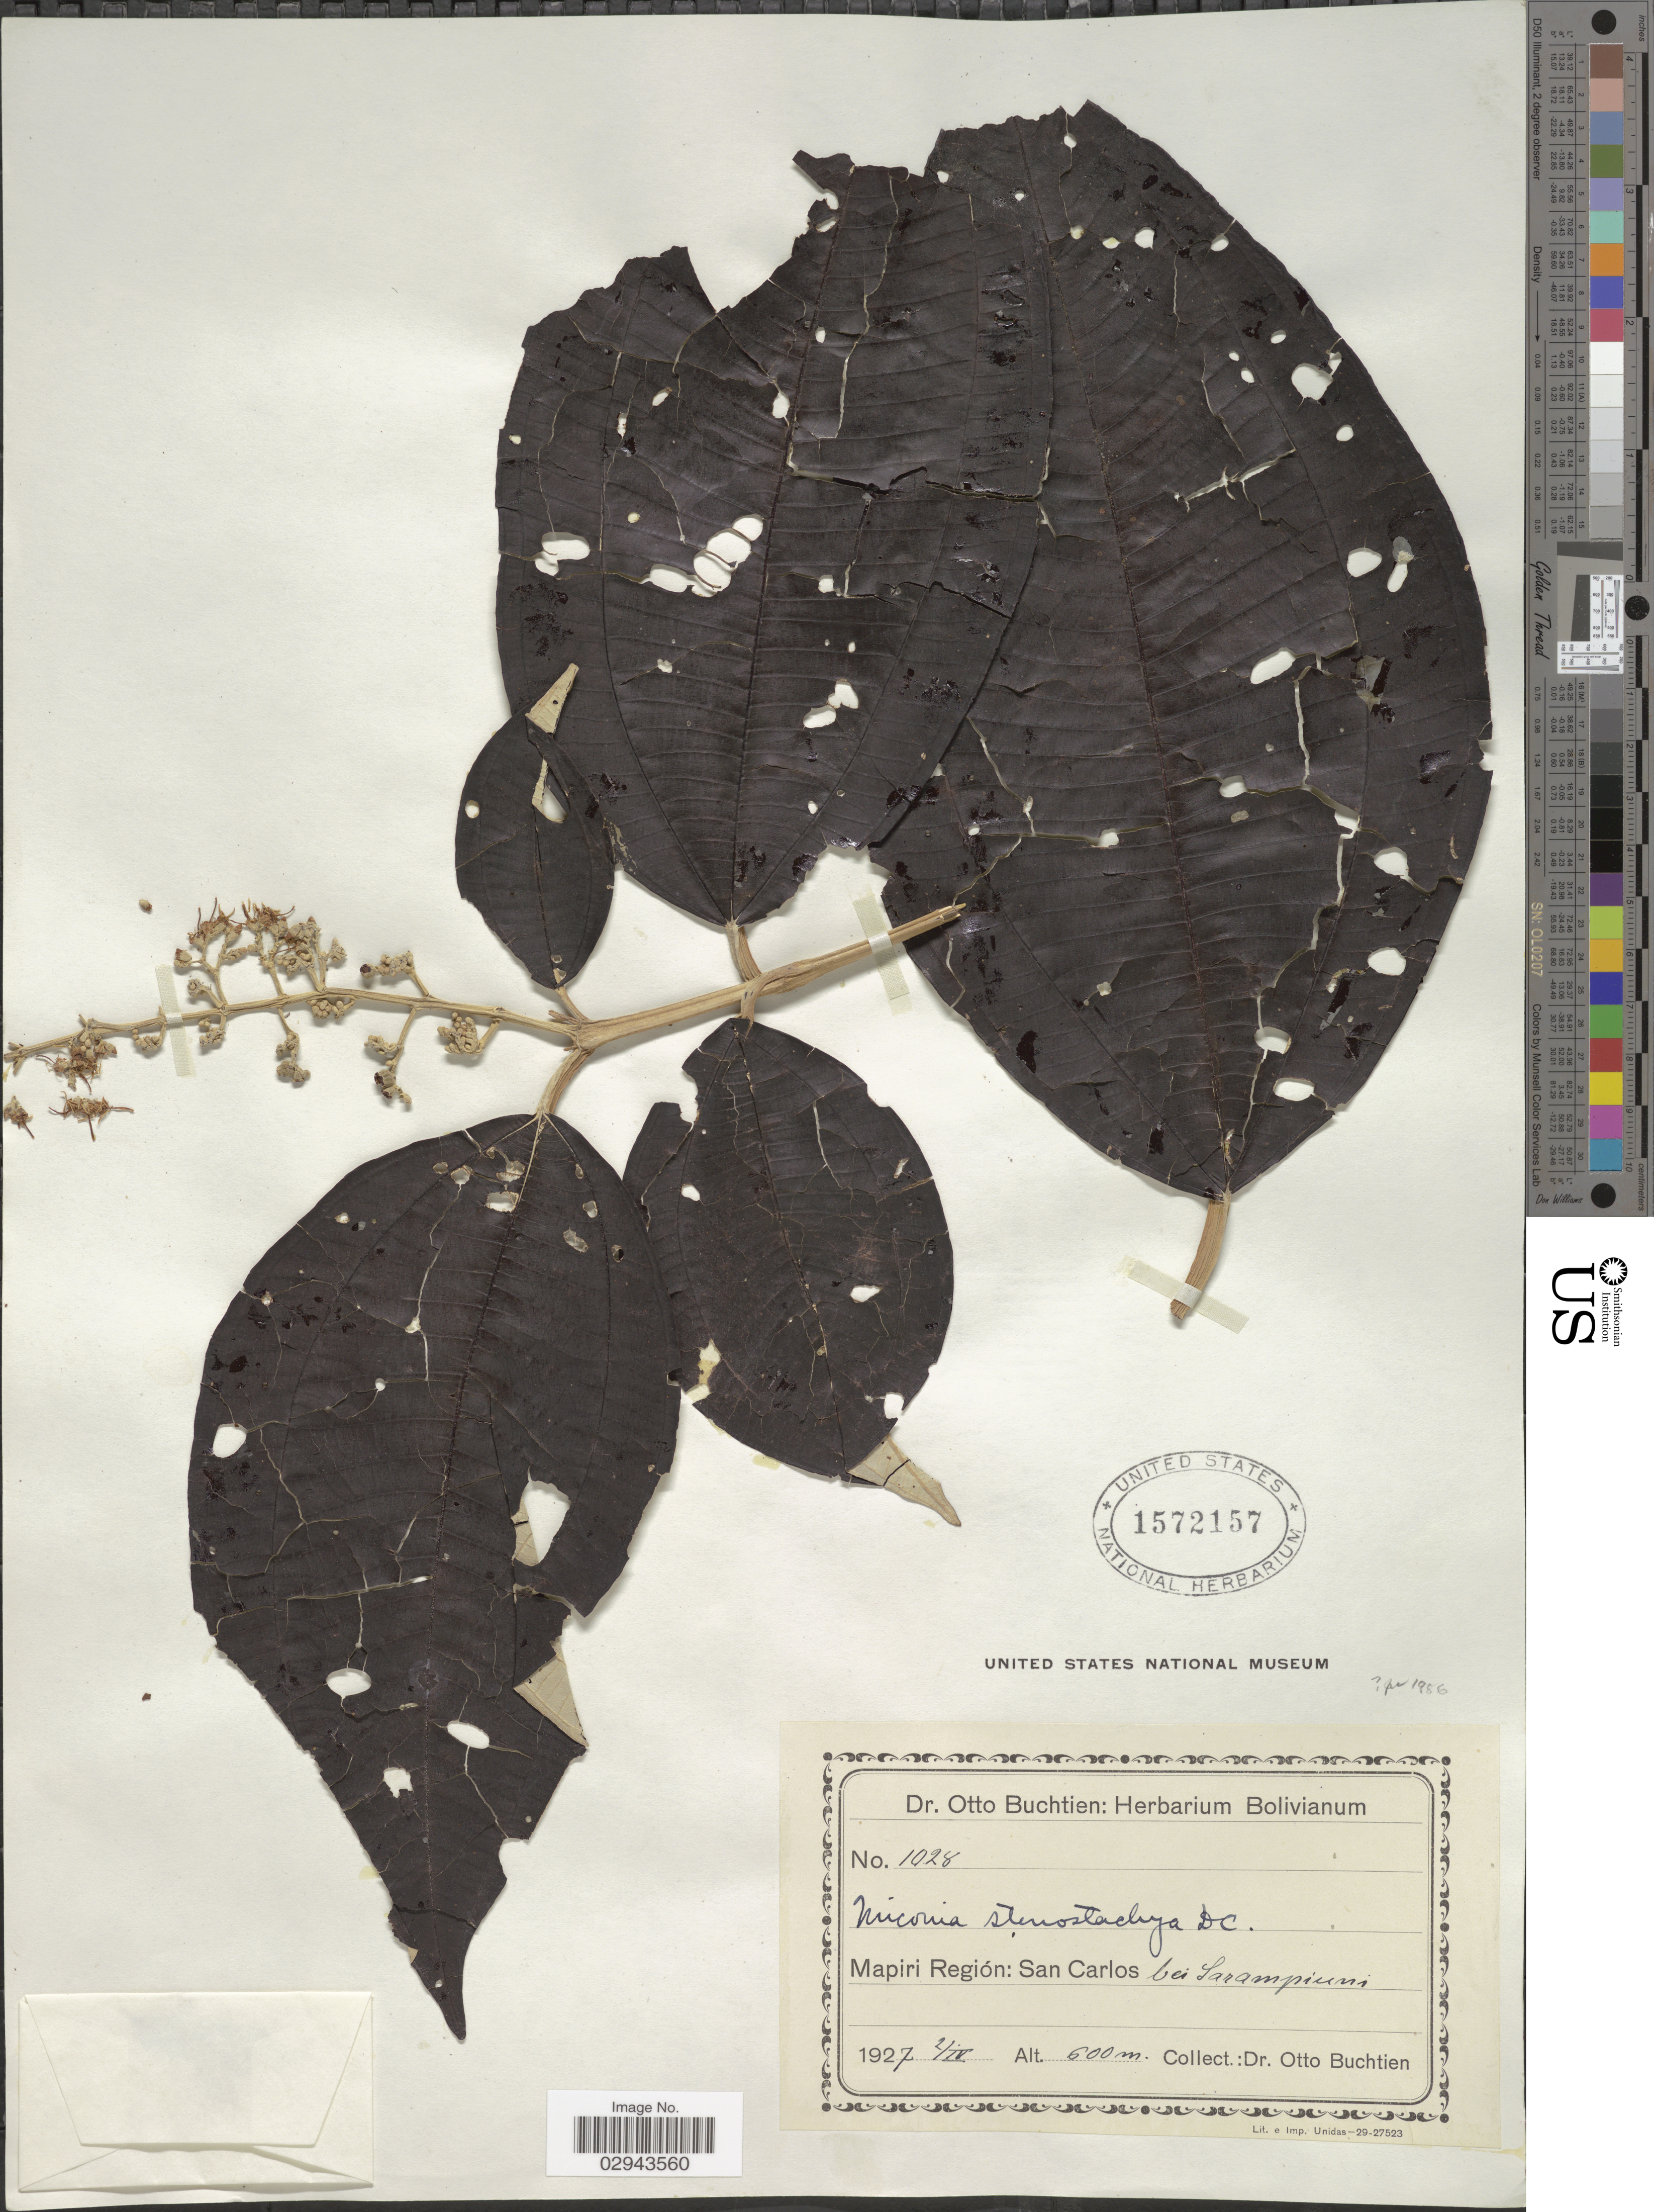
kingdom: Plantae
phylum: Tracheophyta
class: Magnoliopsida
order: Myrtales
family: Melastomataceae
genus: Miconia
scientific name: Miconia stenostachya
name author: DC.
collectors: O. Buchtien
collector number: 1028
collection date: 1927-04-02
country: Bolivia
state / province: La Paz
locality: Mapiri Región: San Carlos bei Sarampiuni.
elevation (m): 600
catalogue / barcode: US 1572157